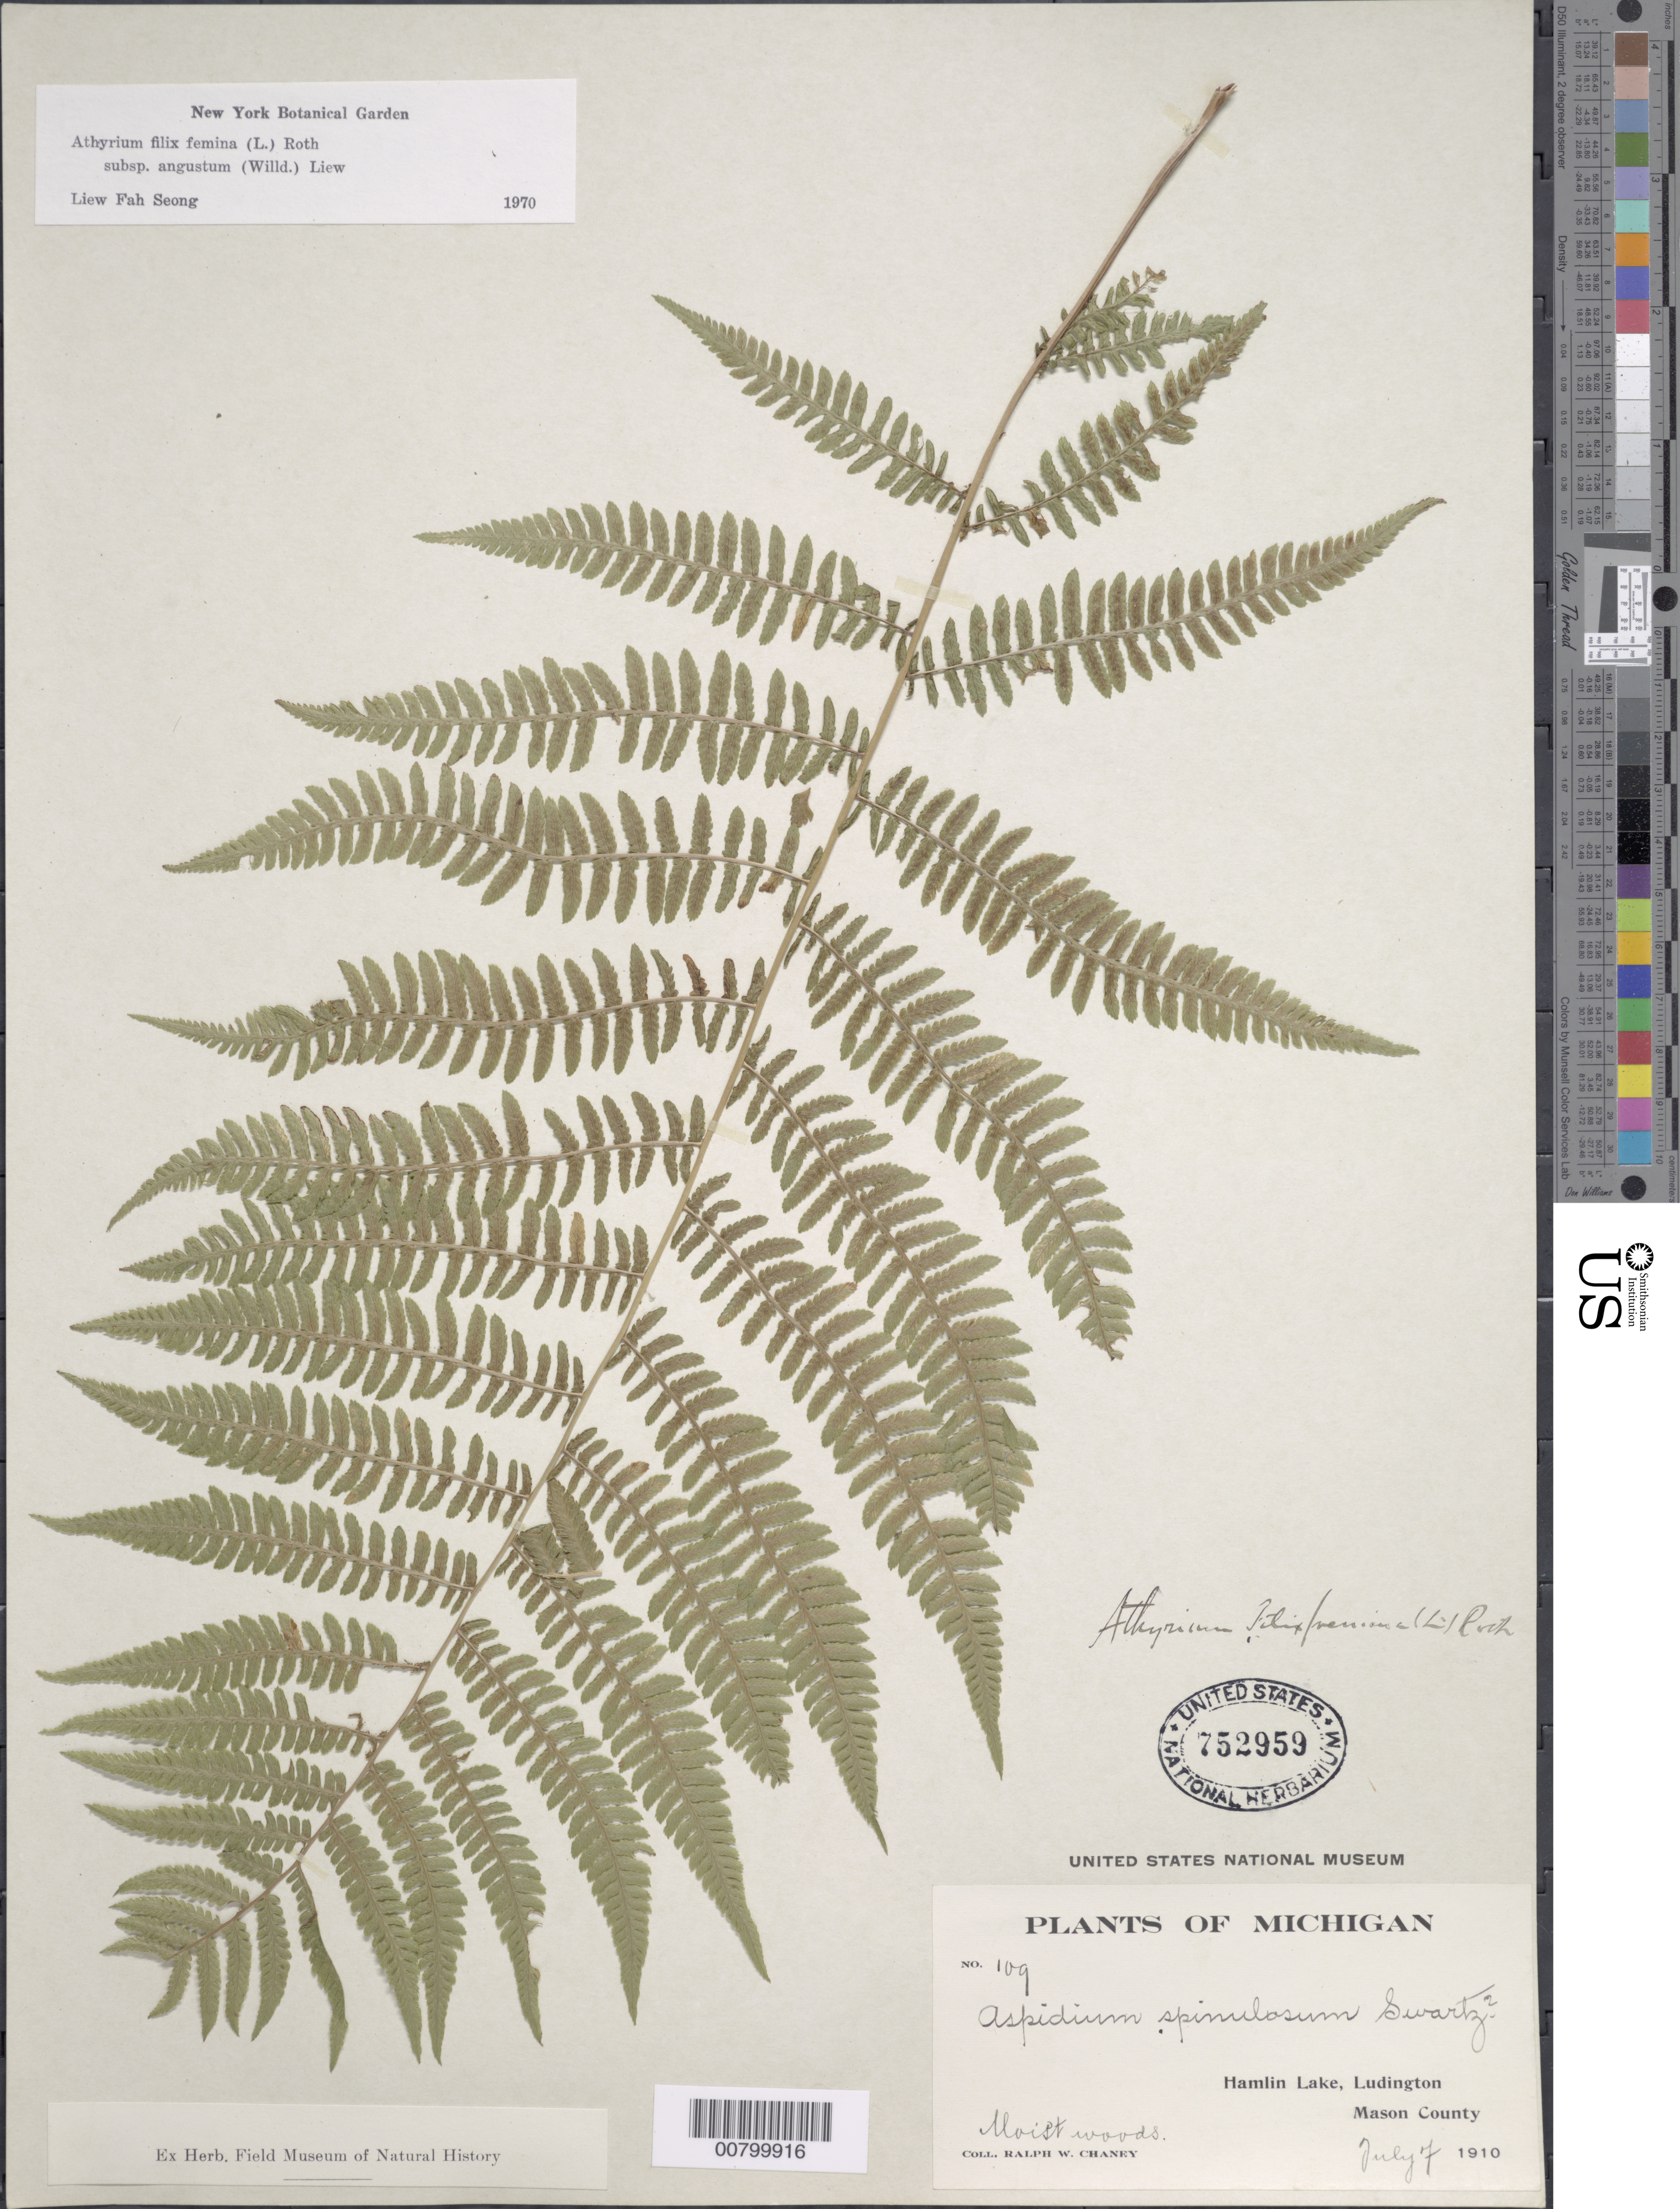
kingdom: Plantae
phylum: Tracheophyta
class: Polypodiopsida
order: Polypodiales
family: Athyriaceae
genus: Athyrium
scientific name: Athyrium filix-femina subsp. angustatum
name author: (Willd.) R.T. Clausen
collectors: R. Chaney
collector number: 109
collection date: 1910-07-07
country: United States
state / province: Michigan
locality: Hamlin Lake, Ludington, Mason County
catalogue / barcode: US 752959